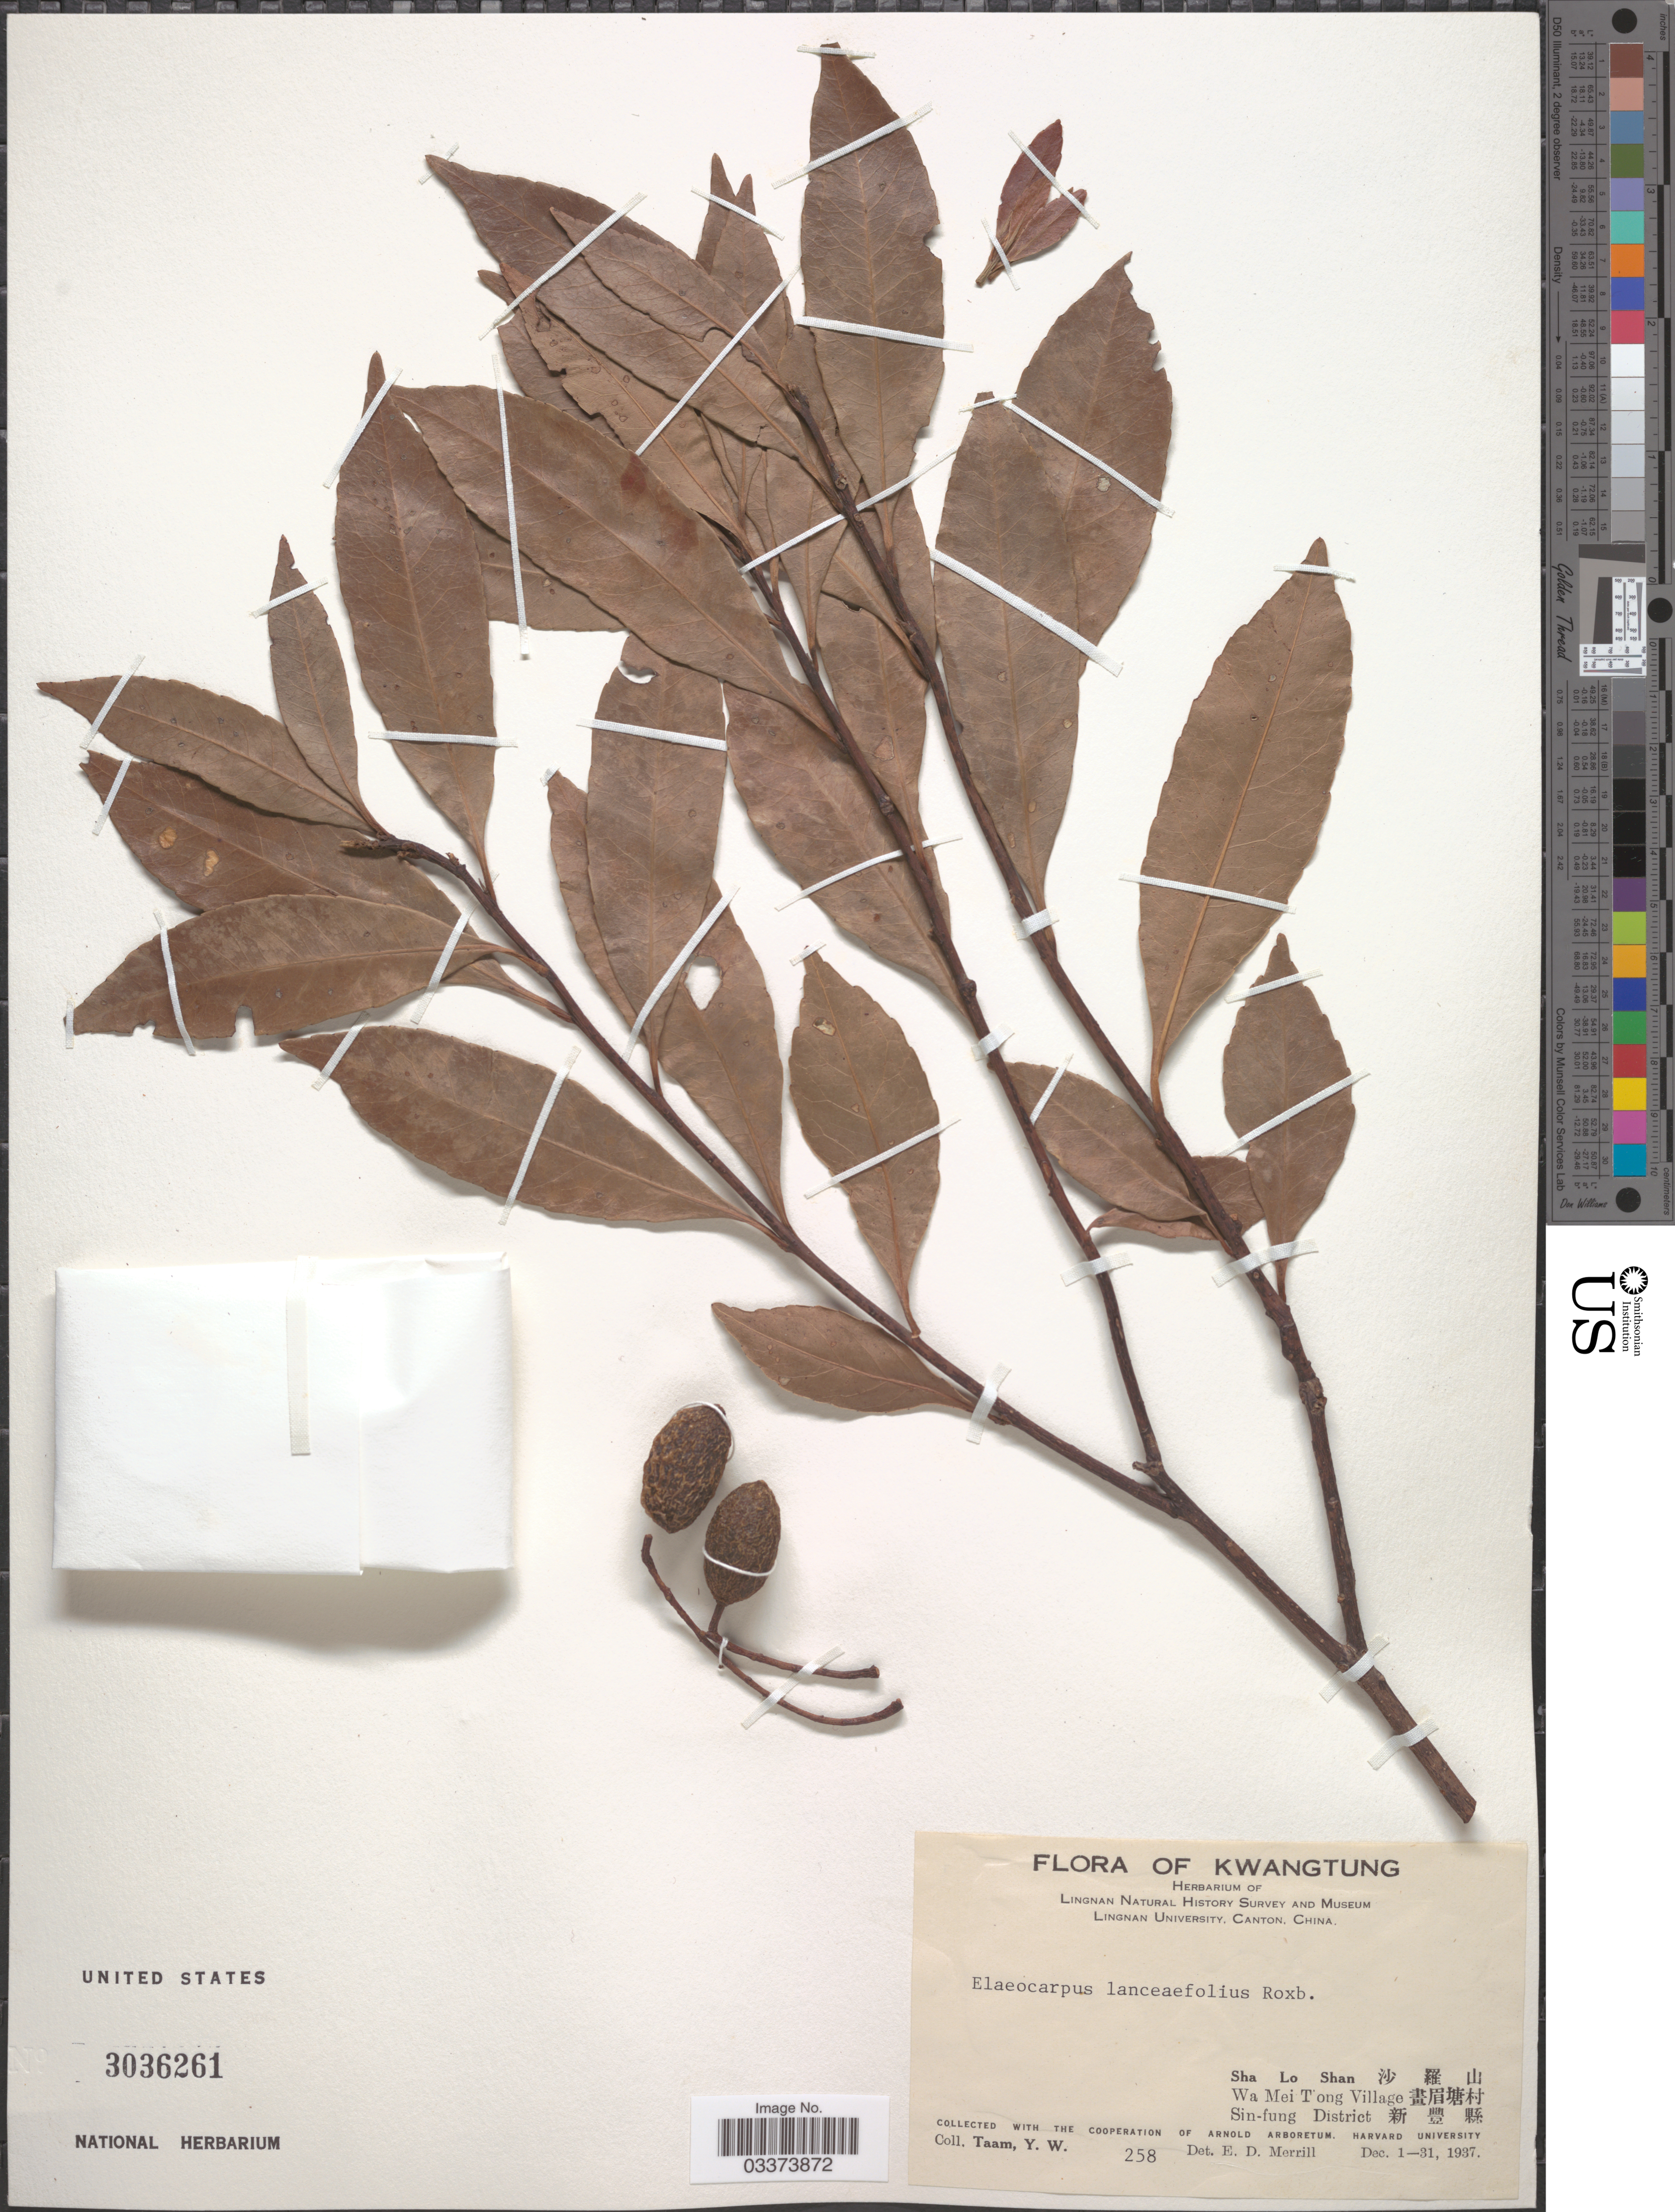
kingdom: Plantae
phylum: Tracheophyta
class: Magnoliopsida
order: Oxalidales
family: Elaeocarpaceae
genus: Elaeocarpus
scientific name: Elaeocarpus lanceifolius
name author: Roxb.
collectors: Y. W. Taam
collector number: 258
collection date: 1937-12-01/1937-12-31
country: China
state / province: Guangdong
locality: Kwangtung, Sha Lo Shan X, Wa Mei T'ong Village X, Sin-fung District X.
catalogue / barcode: US 3036261